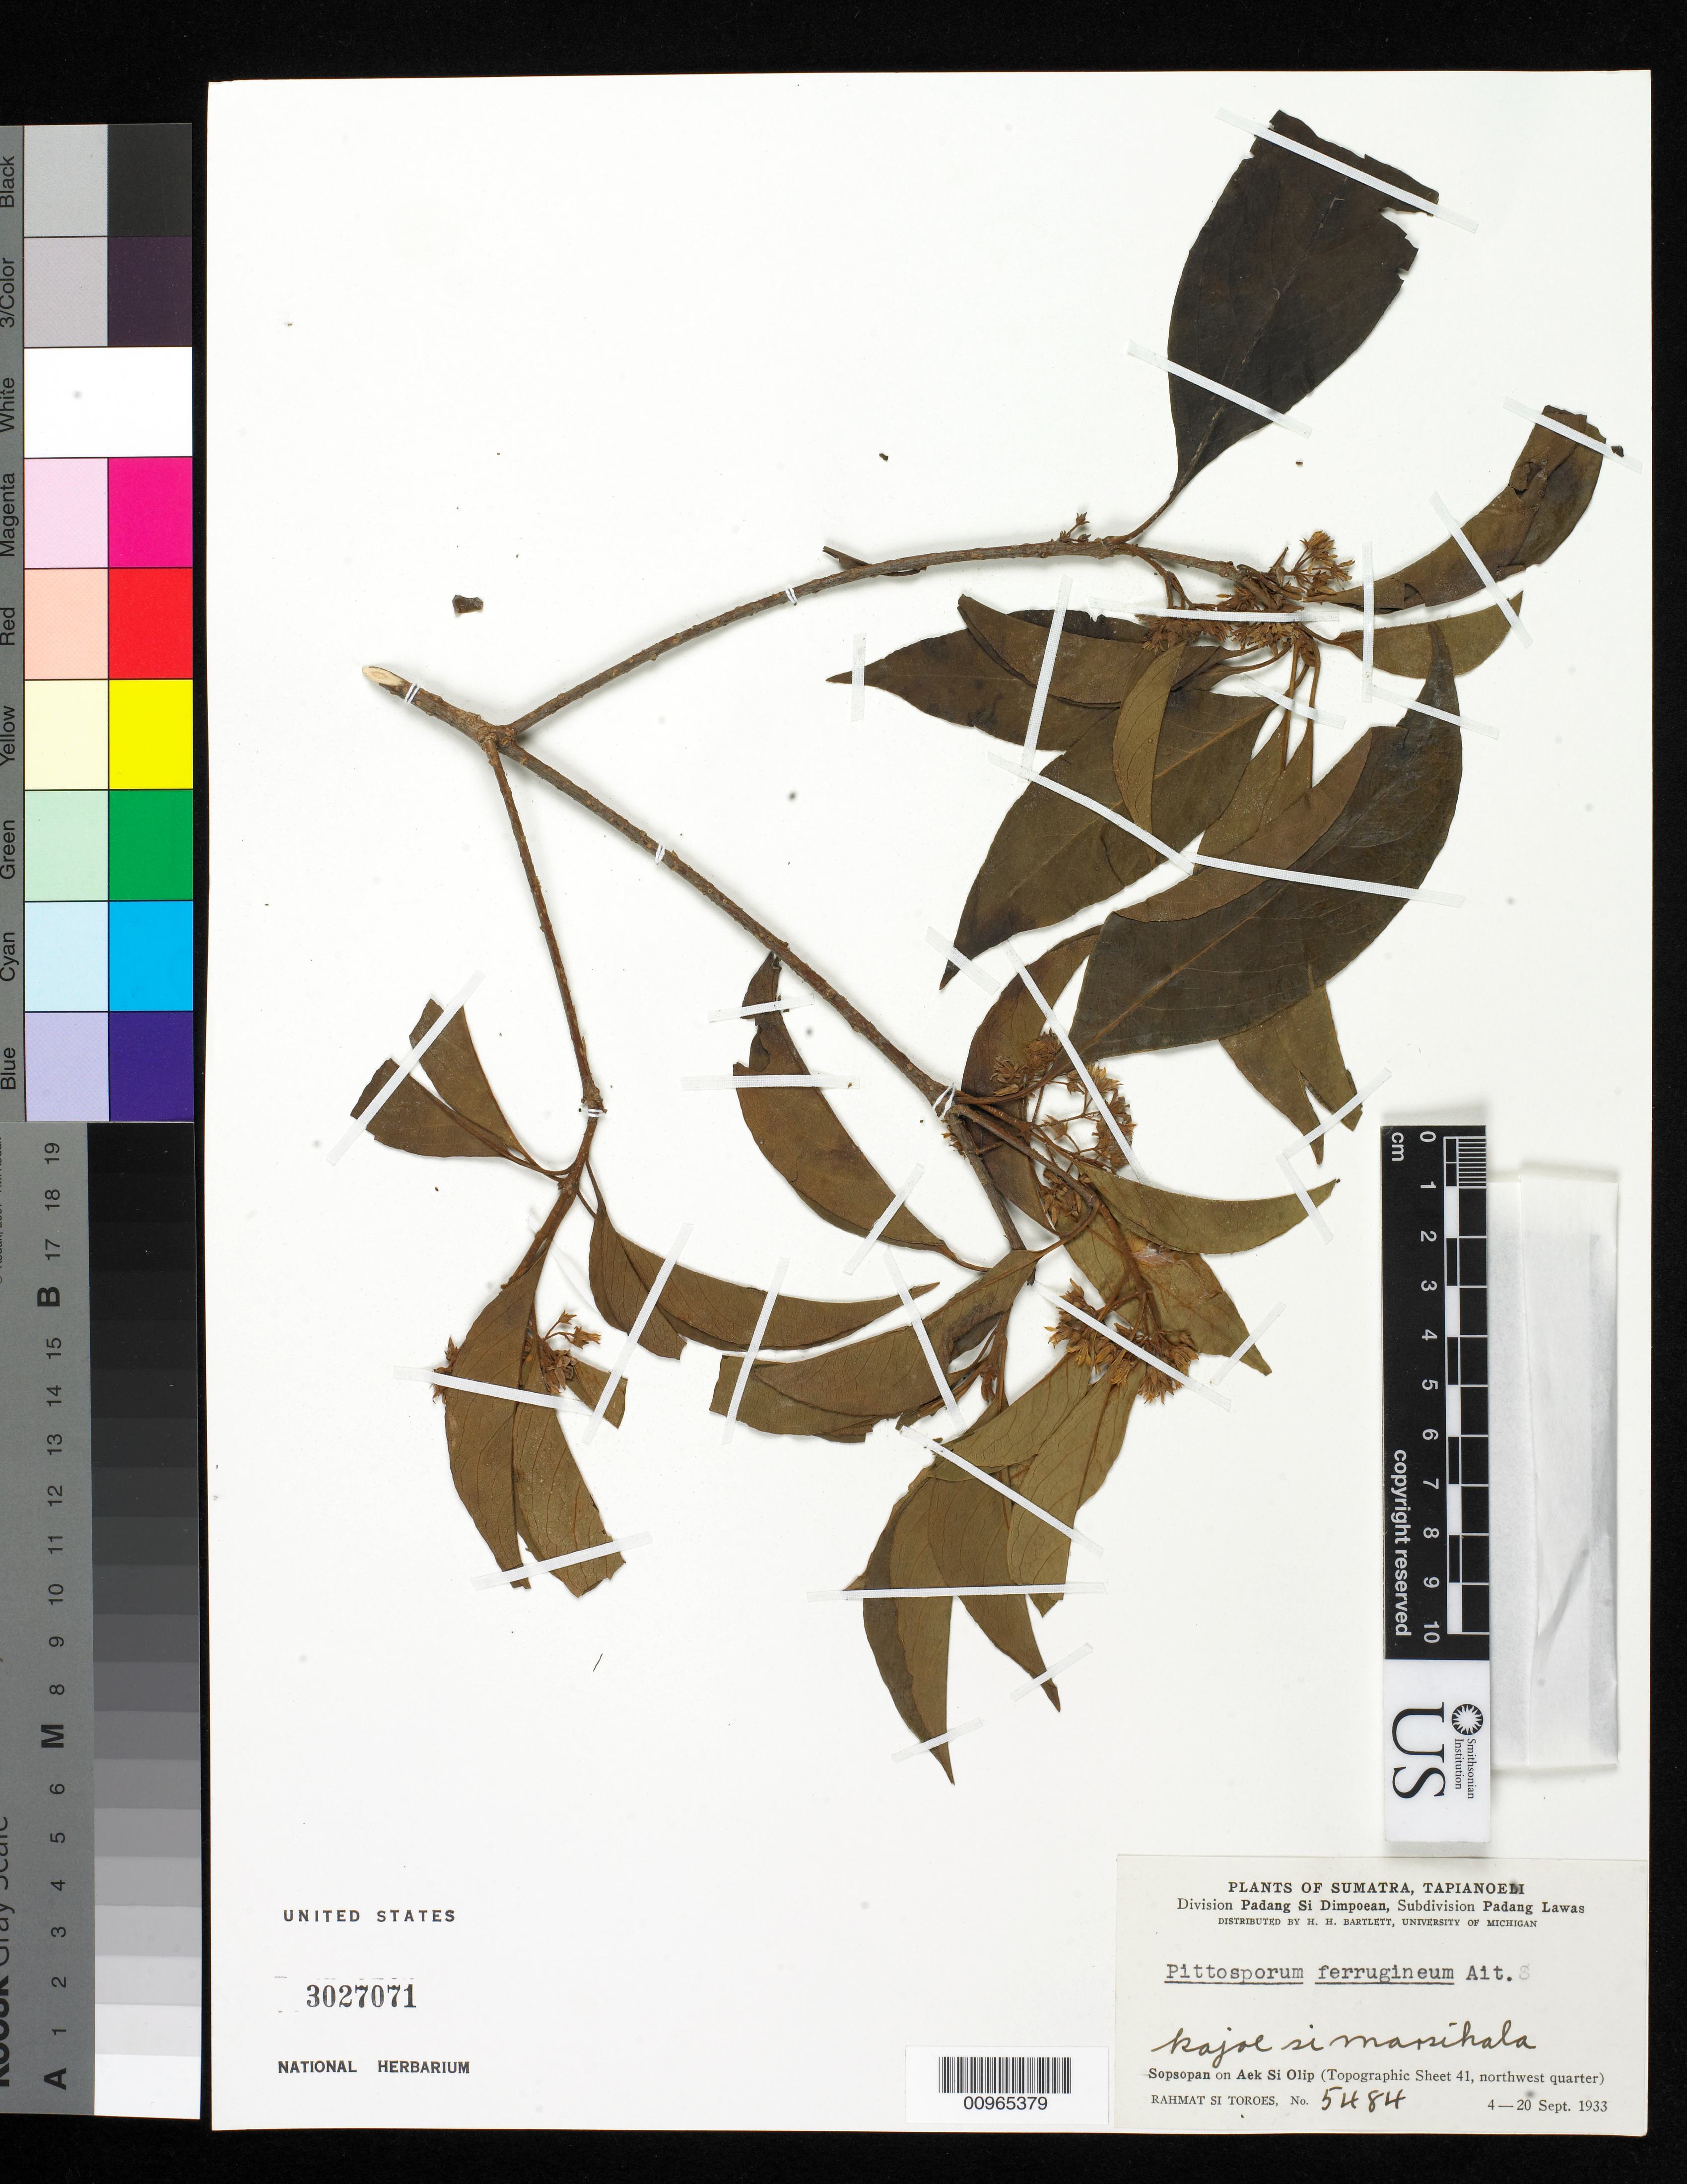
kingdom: Plantae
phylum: Tracheophyta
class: Magnoliopsida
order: Apiales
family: Pittosporaceae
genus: Pittosporum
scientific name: Pittosporum ferrugineum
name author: W.T. Aiton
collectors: Rahmat Si Boeea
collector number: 5484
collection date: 1933-09-04/1933-09-20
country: Indonesia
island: Sumatra I.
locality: (Tapianoeli) Sopsopan on Aek Si Olip, division Padang Si Dimpoean, subdivision Padang Lawas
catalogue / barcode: US 3027071